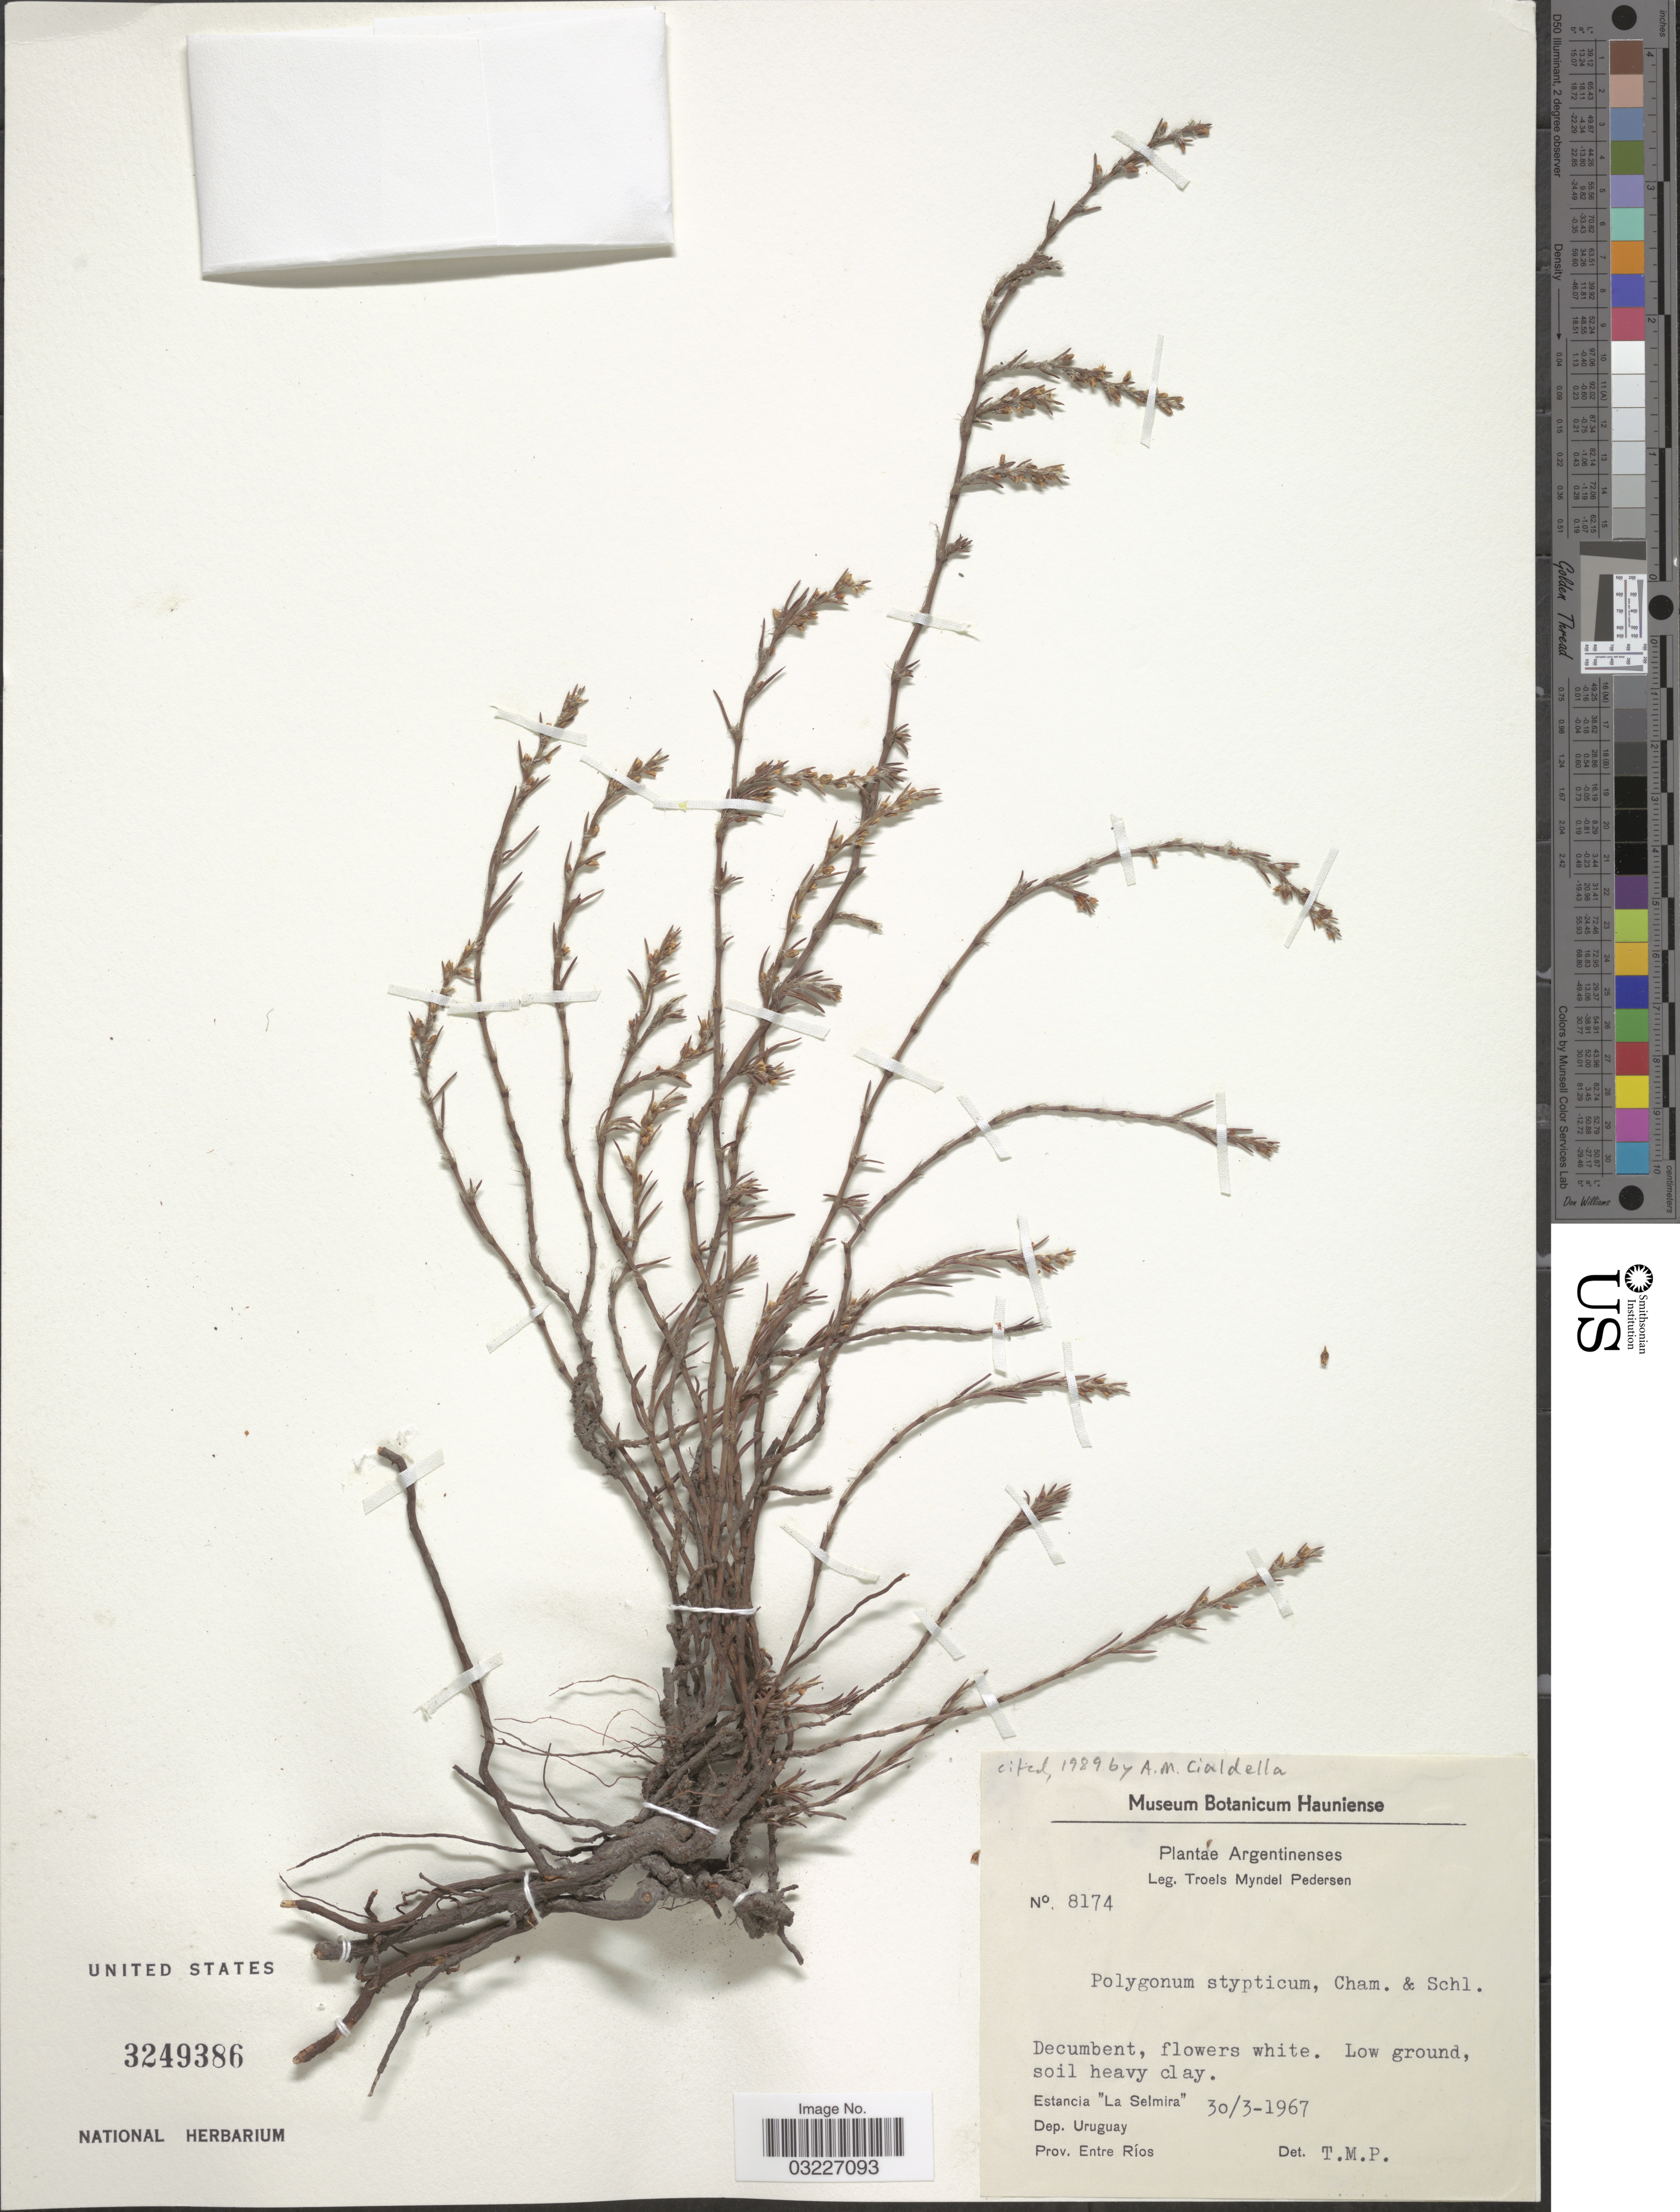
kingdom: Plantae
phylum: Tracheophyta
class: Magnoliopsida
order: Caryophyllales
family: Polygonaceae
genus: Polygonum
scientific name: Polygonum stypticum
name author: Cham. & Schltdl.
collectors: T. Pederson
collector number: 8174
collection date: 1967-03-30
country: Argentina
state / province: Entre Rios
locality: Estancia "La Selmira". Dep. Uruguay.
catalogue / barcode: US 3249386